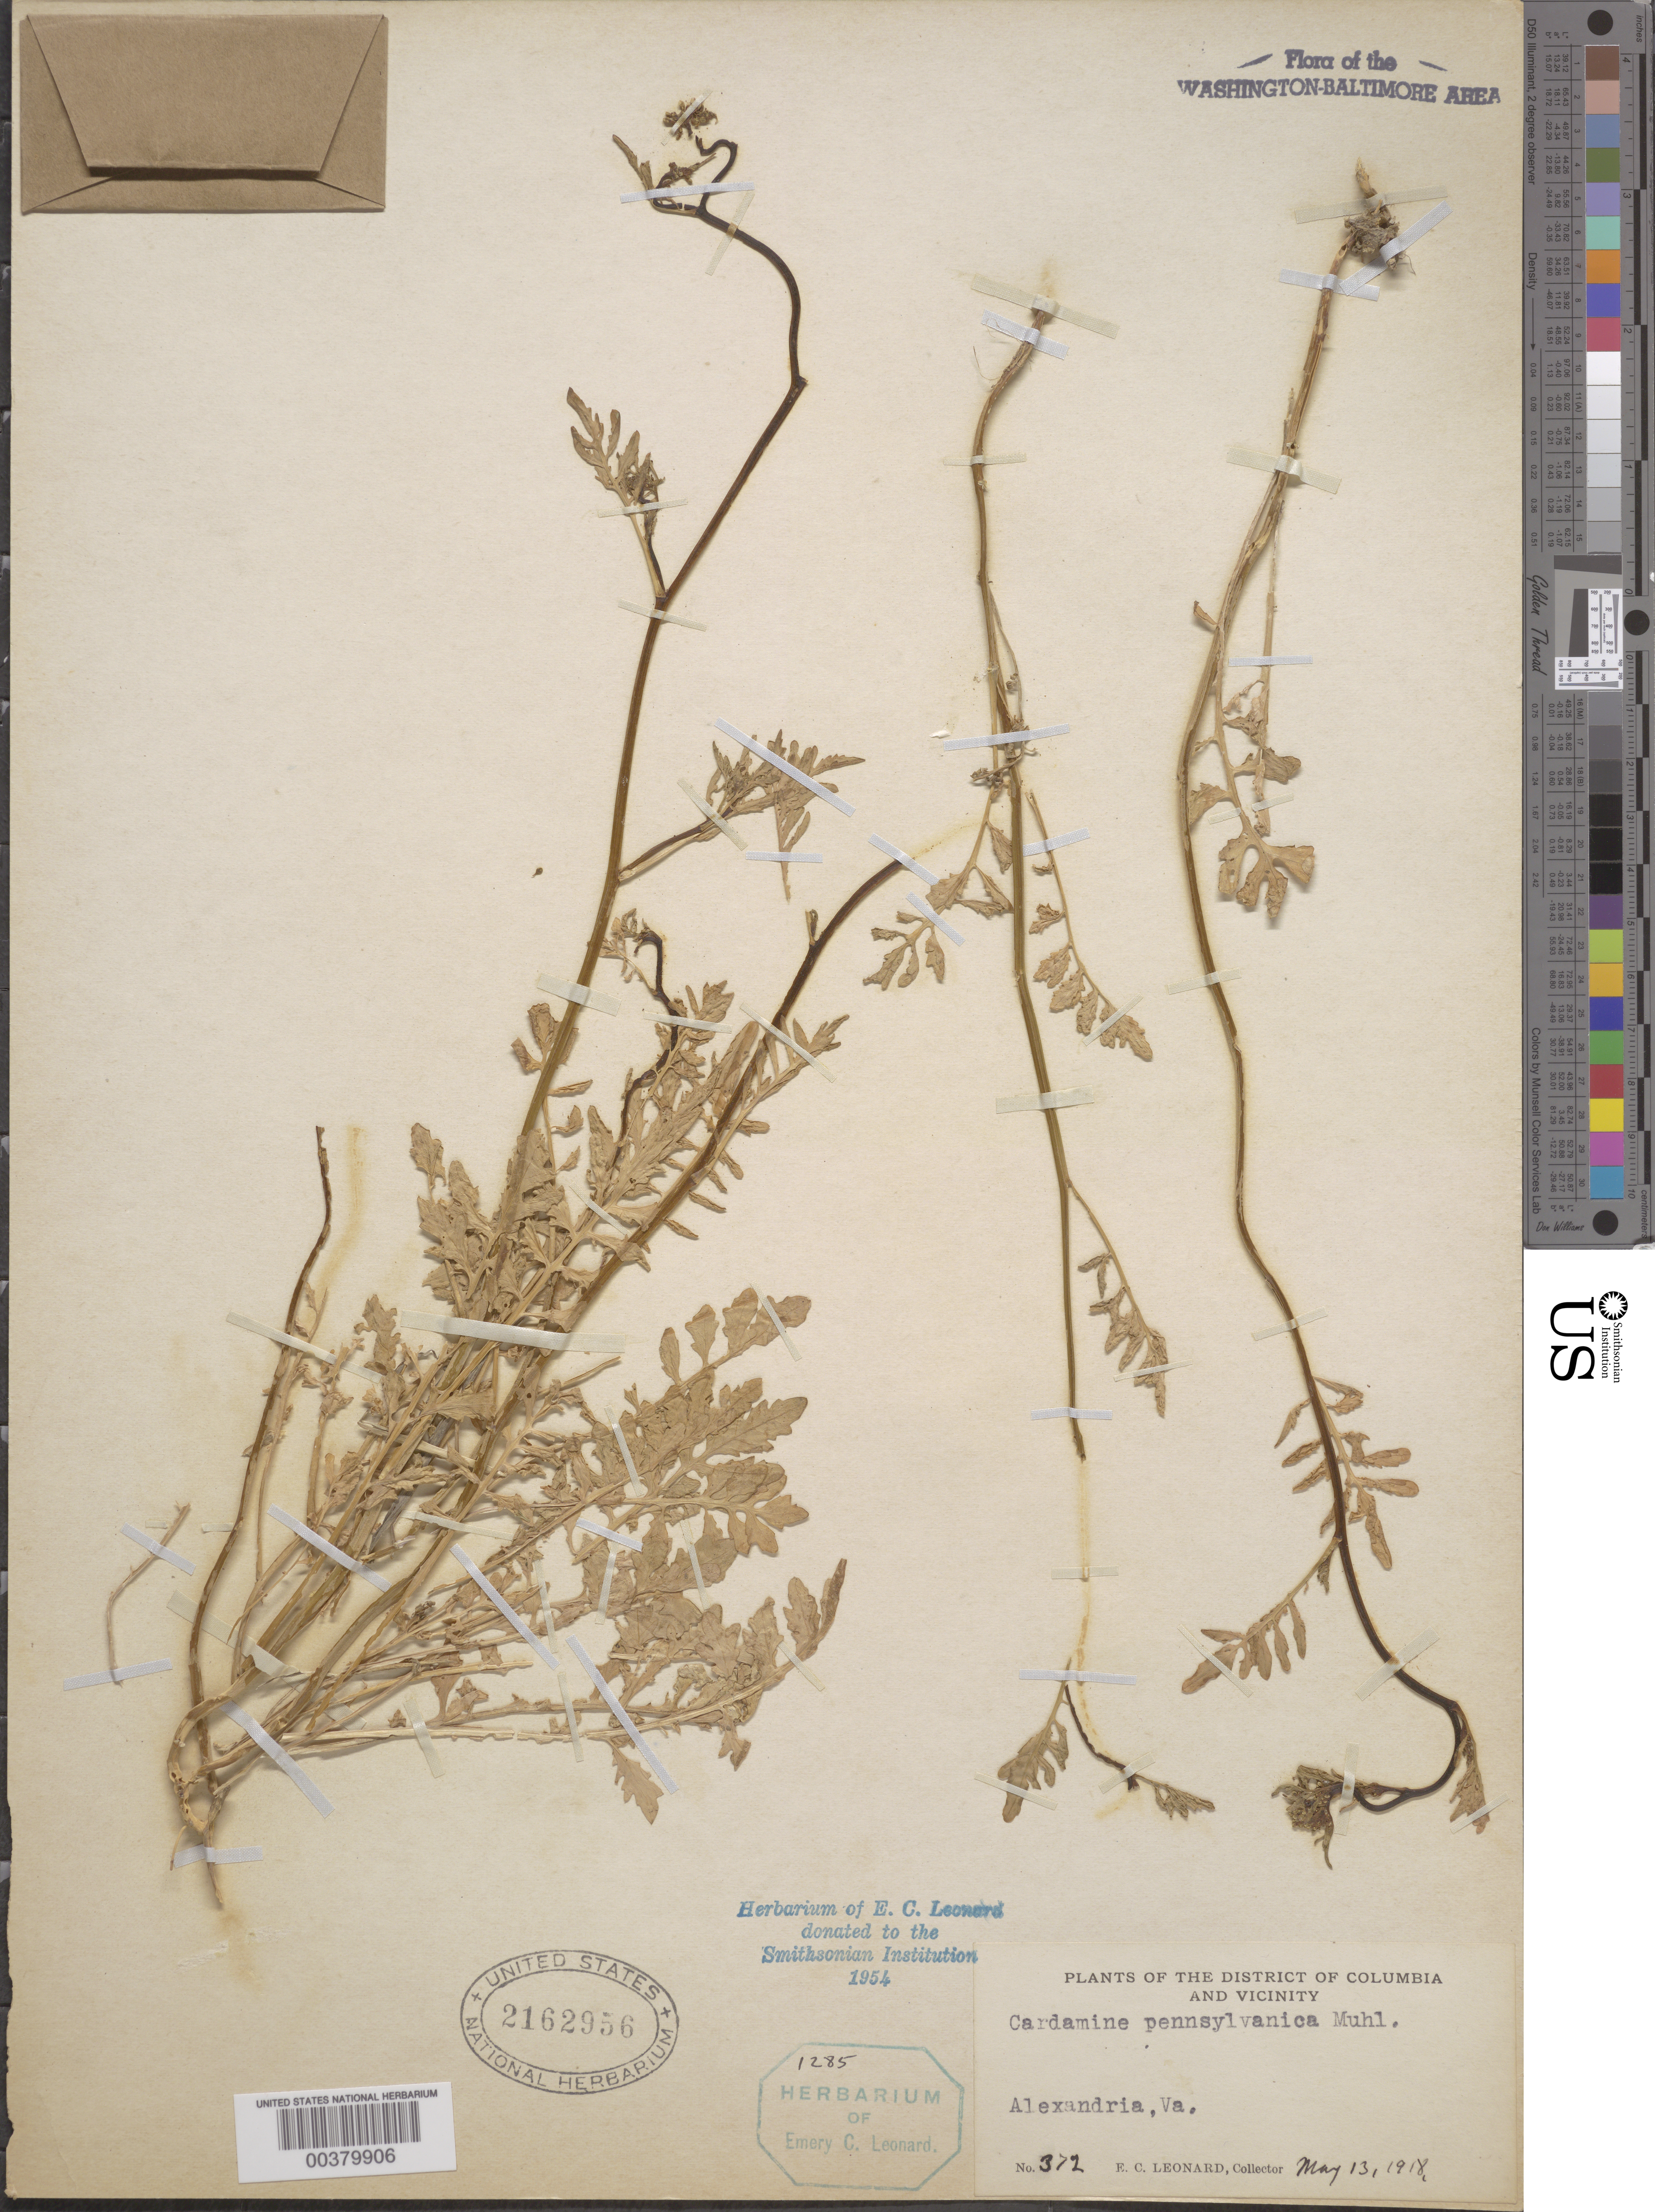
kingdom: Plantae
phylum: Tracheophyta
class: Magnoliopsida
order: Brassicales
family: Brassicaceae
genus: Cardamine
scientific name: Cardamine pensylvanica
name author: Muhl. ex Willd.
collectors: E. C. Leonard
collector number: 372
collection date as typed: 13 May 1918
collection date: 1918-05-13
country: United States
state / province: Virginia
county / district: City of Alexandria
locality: Alexandria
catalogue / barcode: US 2162956